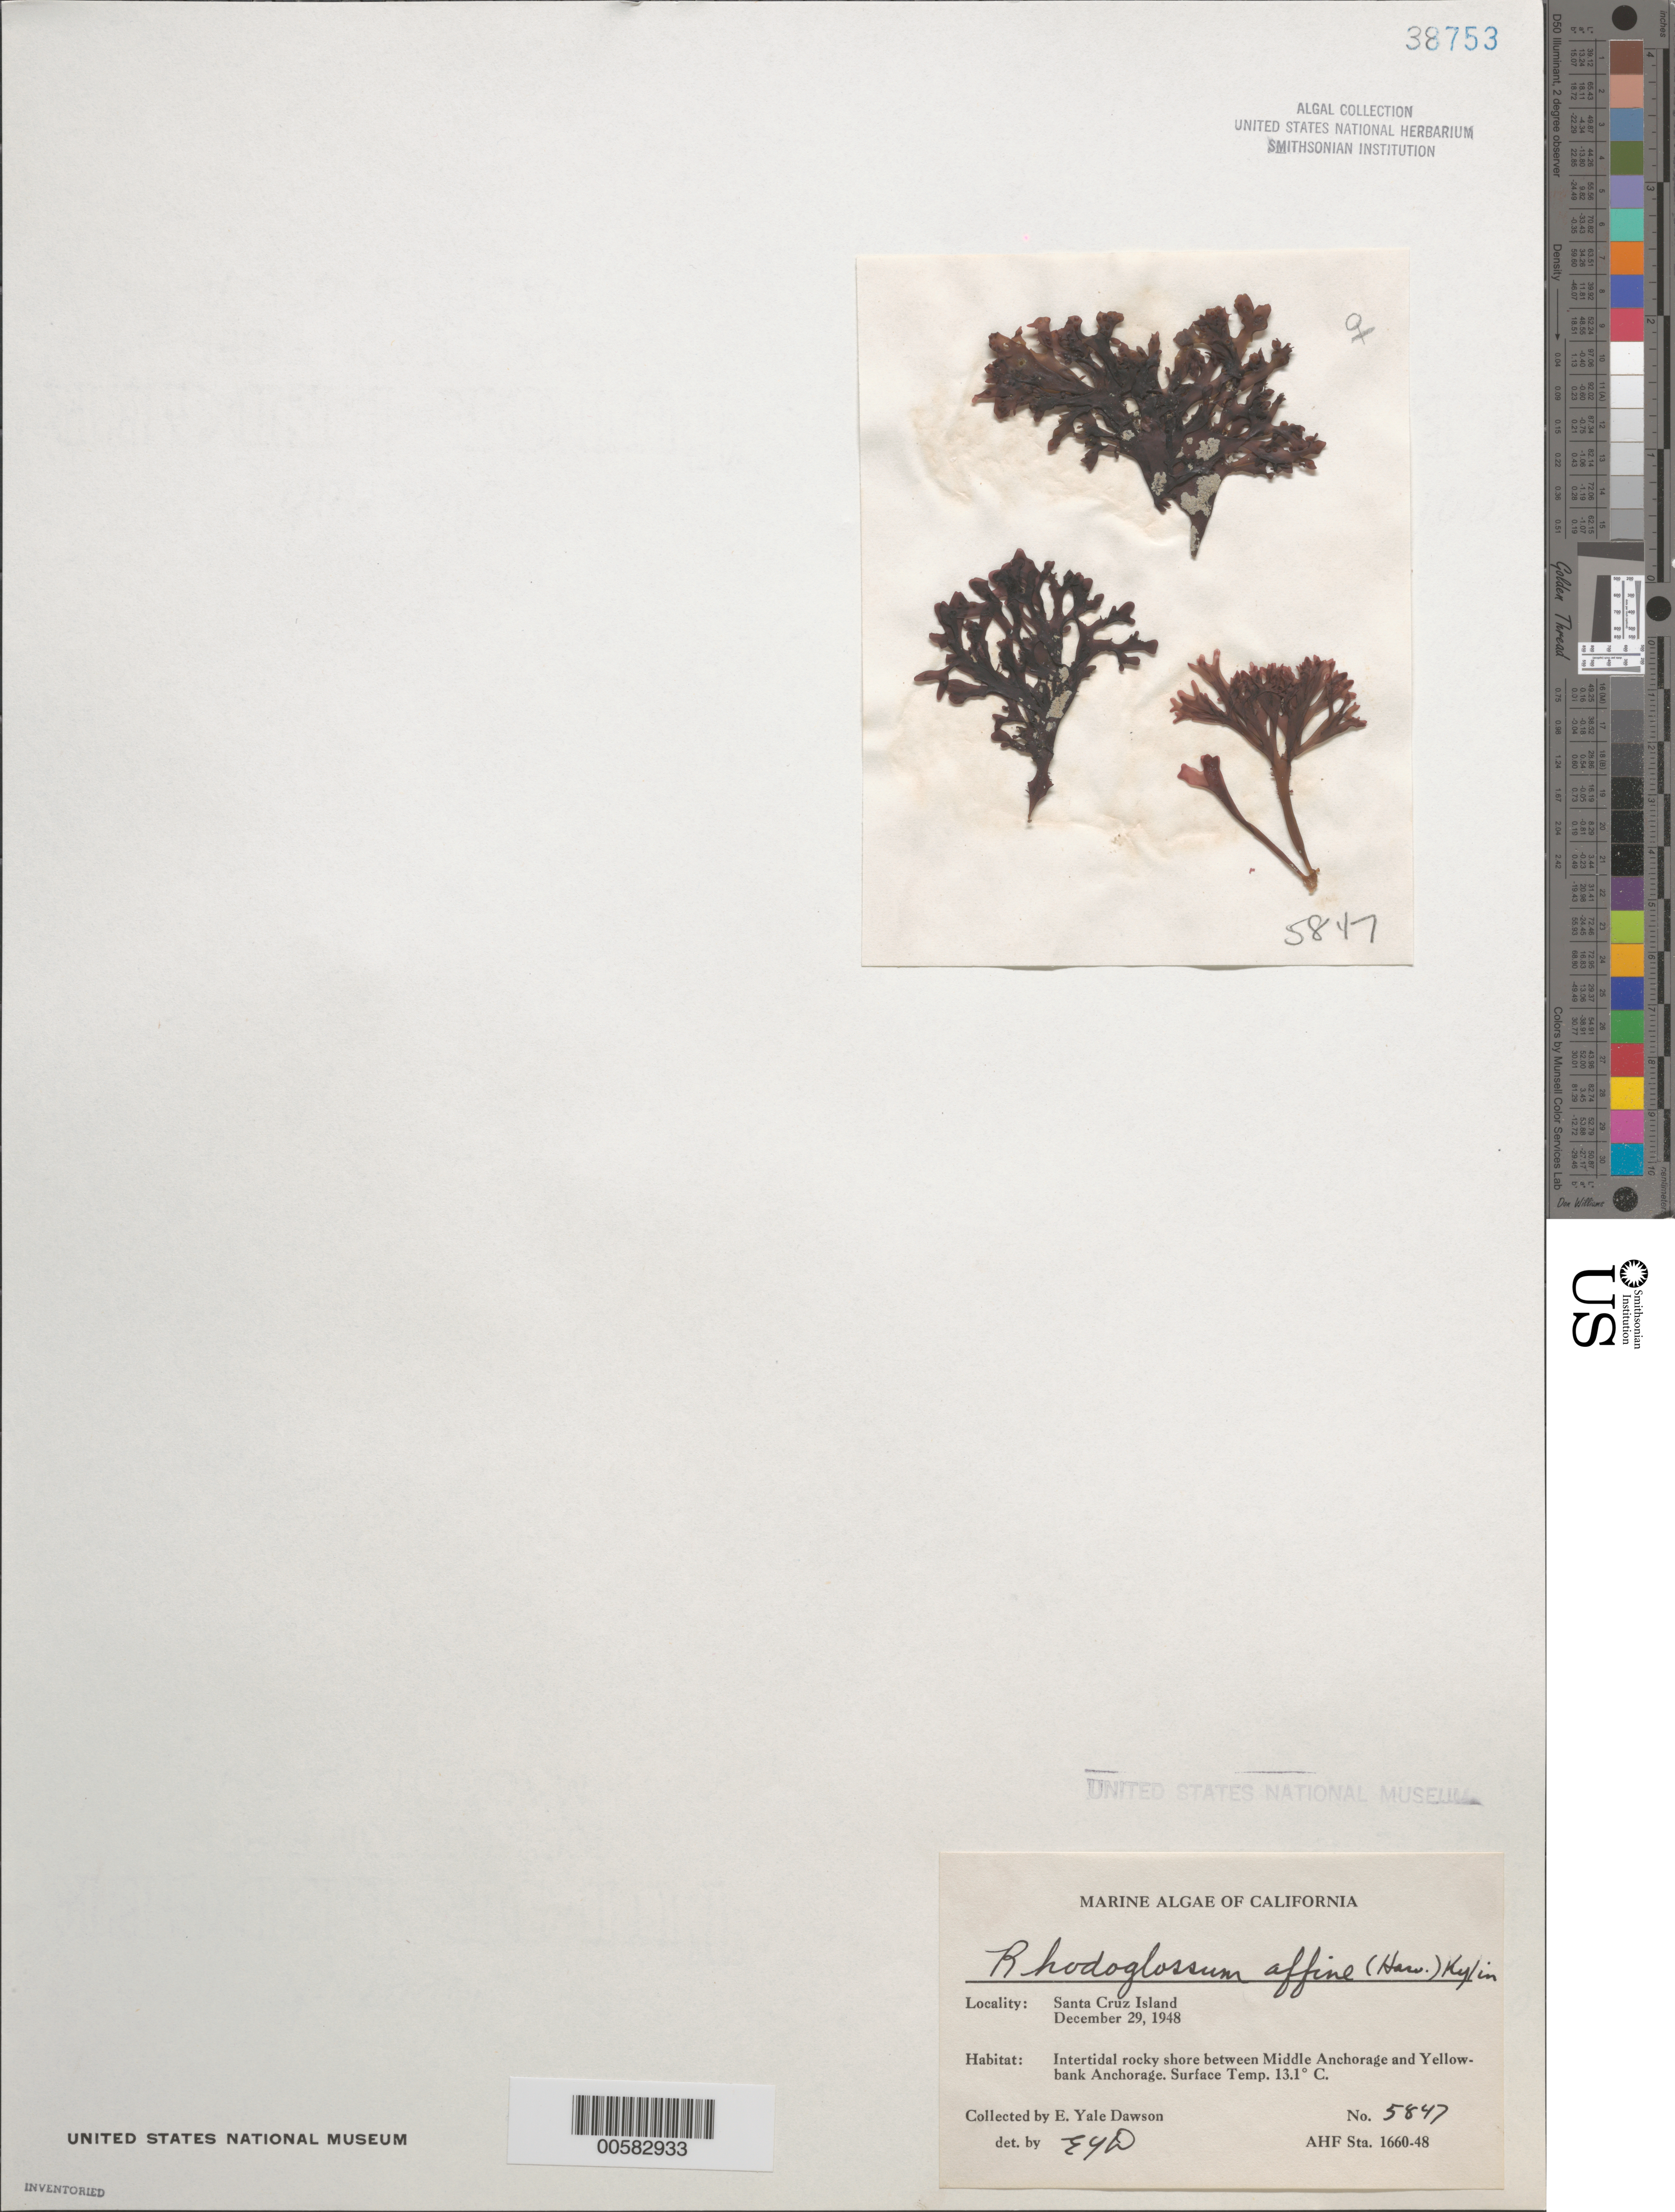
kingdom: Plantae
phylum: Rhodophyta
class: Florideophyceae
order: Gigartinales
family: Gigartinaceae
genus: Mazzaella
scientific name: Mazzaella affinis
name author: (Harvey) Fredericq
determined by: Algae name updating Project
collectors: E. Y. Dawson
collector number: EYD 5847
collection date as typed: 29 Dec 1948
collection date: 1948-12-29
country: United States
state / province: California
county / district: Santa Barbara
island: Santa Cruz Island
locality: Between Middle Anchorage and Yellowbank Anchorage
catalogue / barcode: US 38753